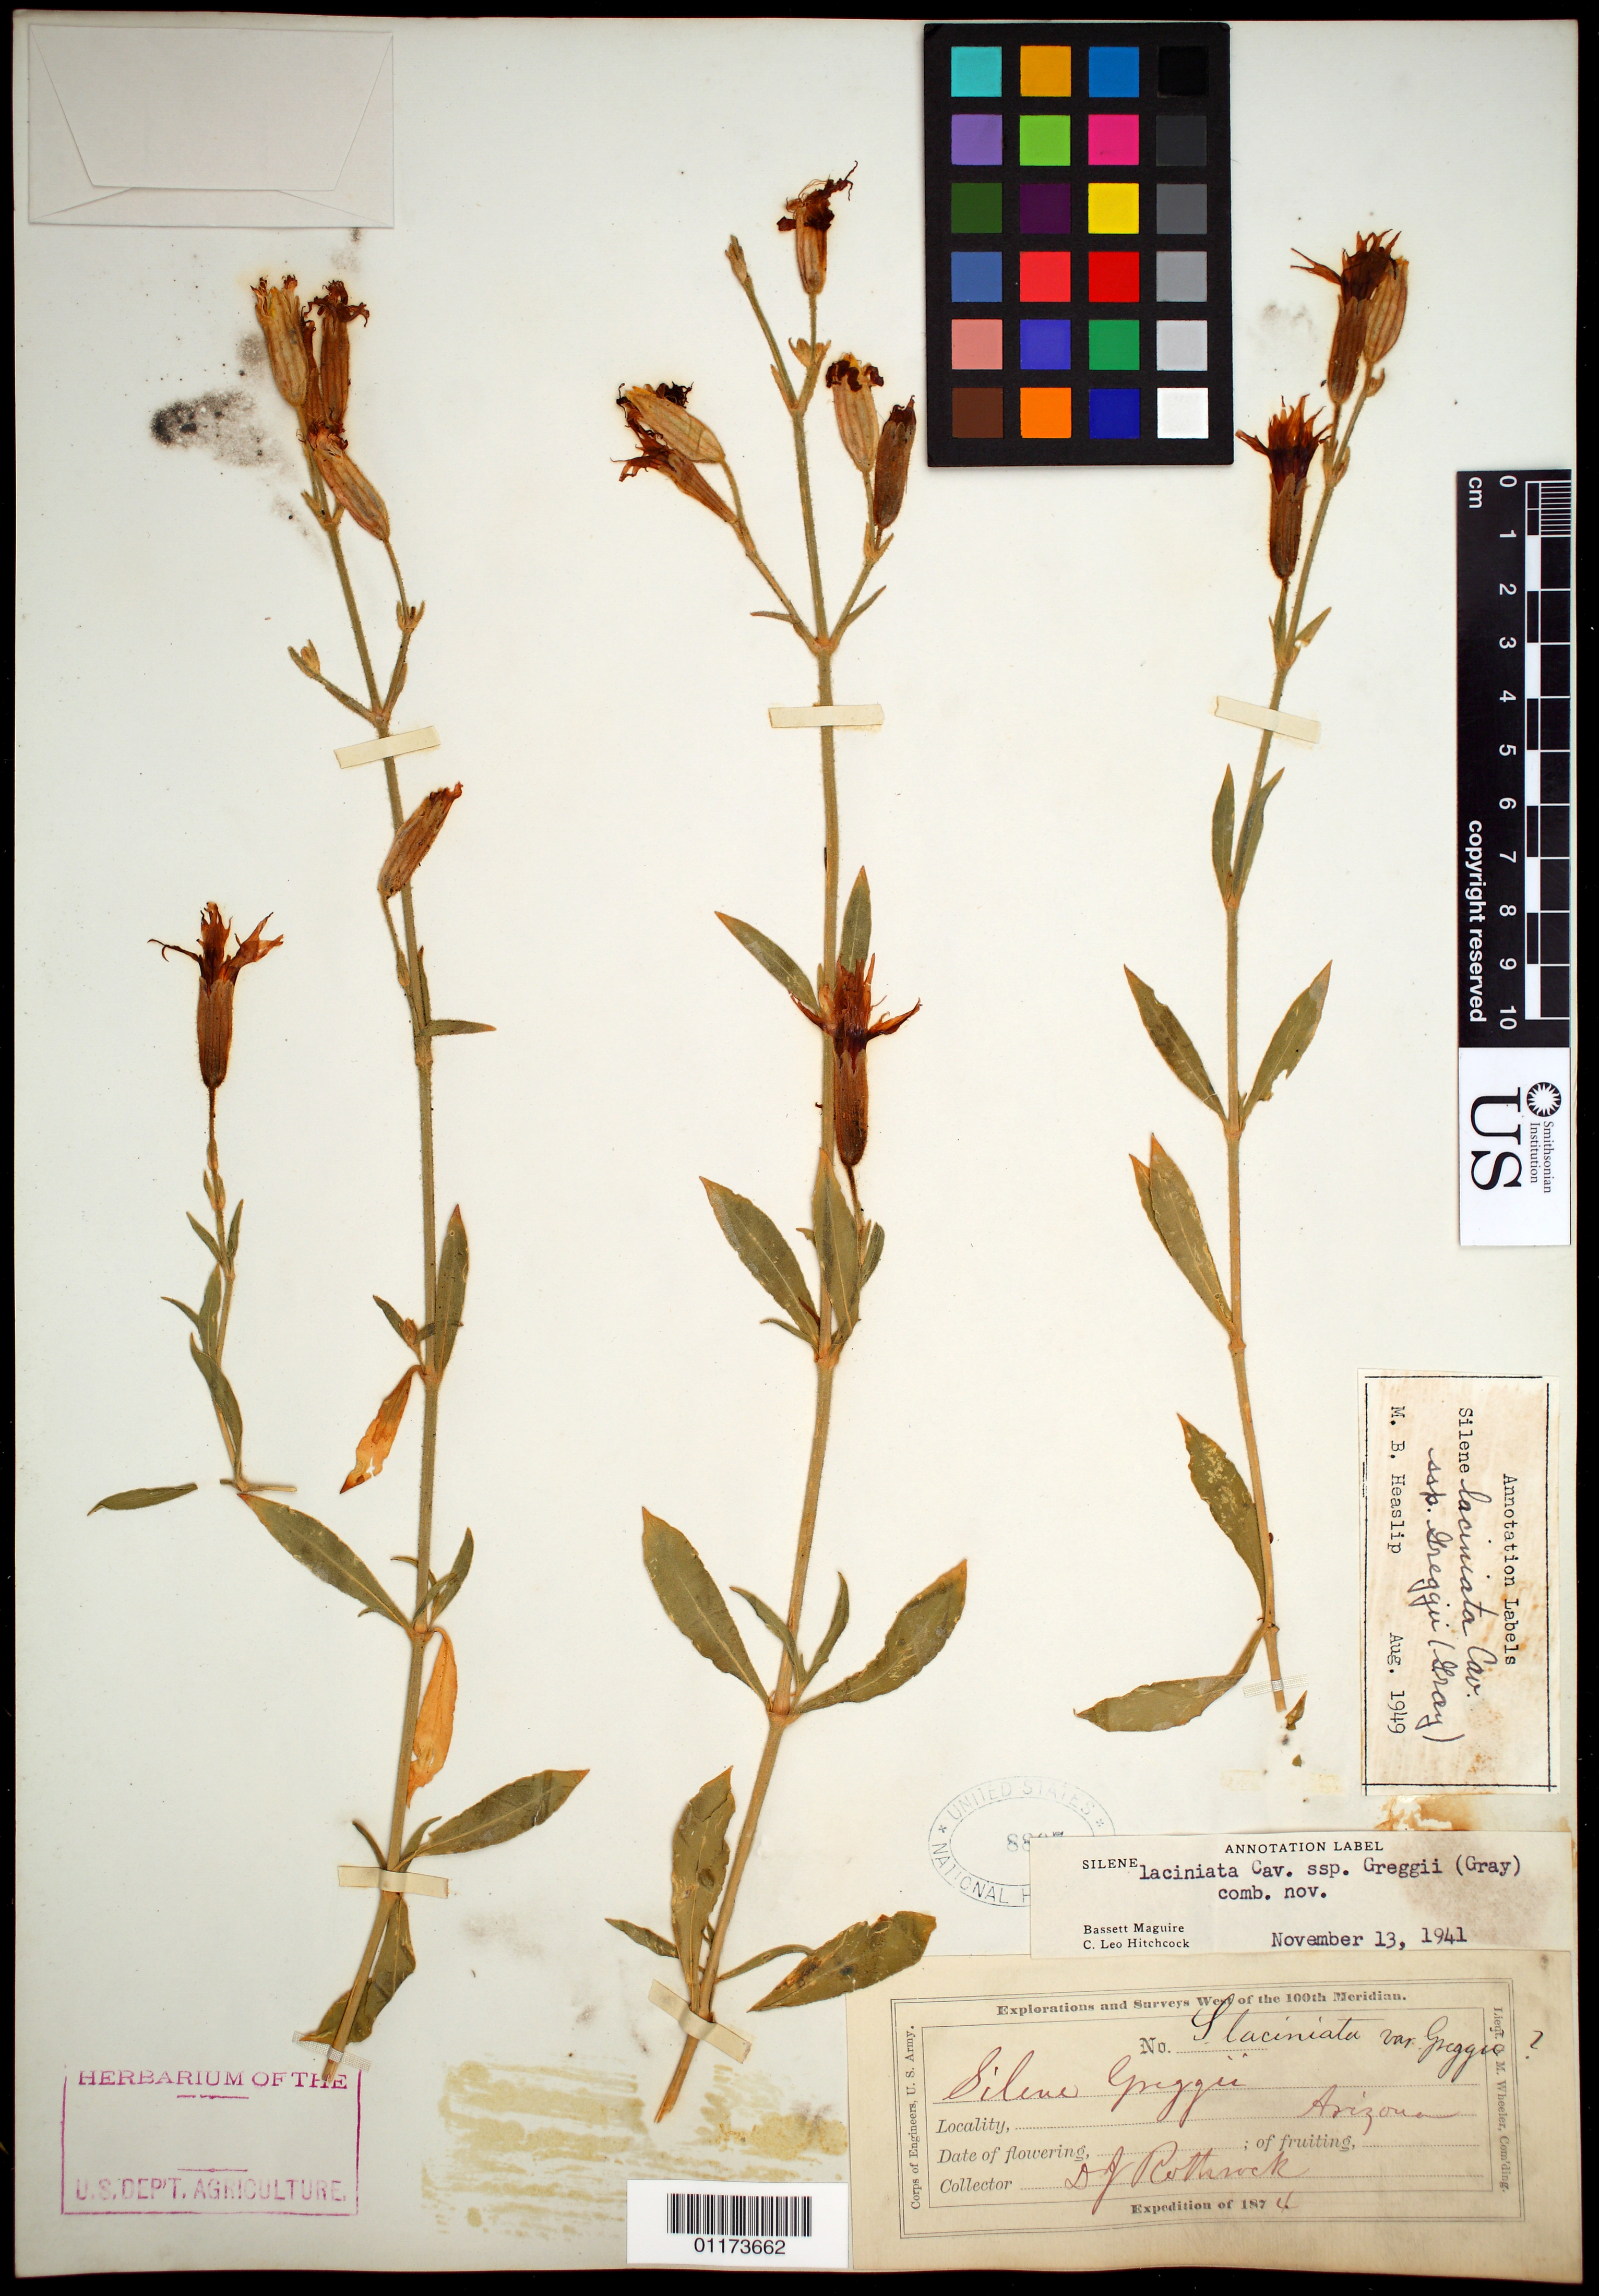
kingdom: Plantae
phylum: Tracheophyta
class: Magnoliopsida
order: Caryophyllales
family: Caryophyllaceae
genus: Silene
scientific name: Silene laciniata subsp. greggii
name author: (A. Gray) C.L. Hitchc. & Maguire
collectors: J. T. Rothrock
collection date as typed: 1874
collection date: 1874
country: United States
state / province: Arizona